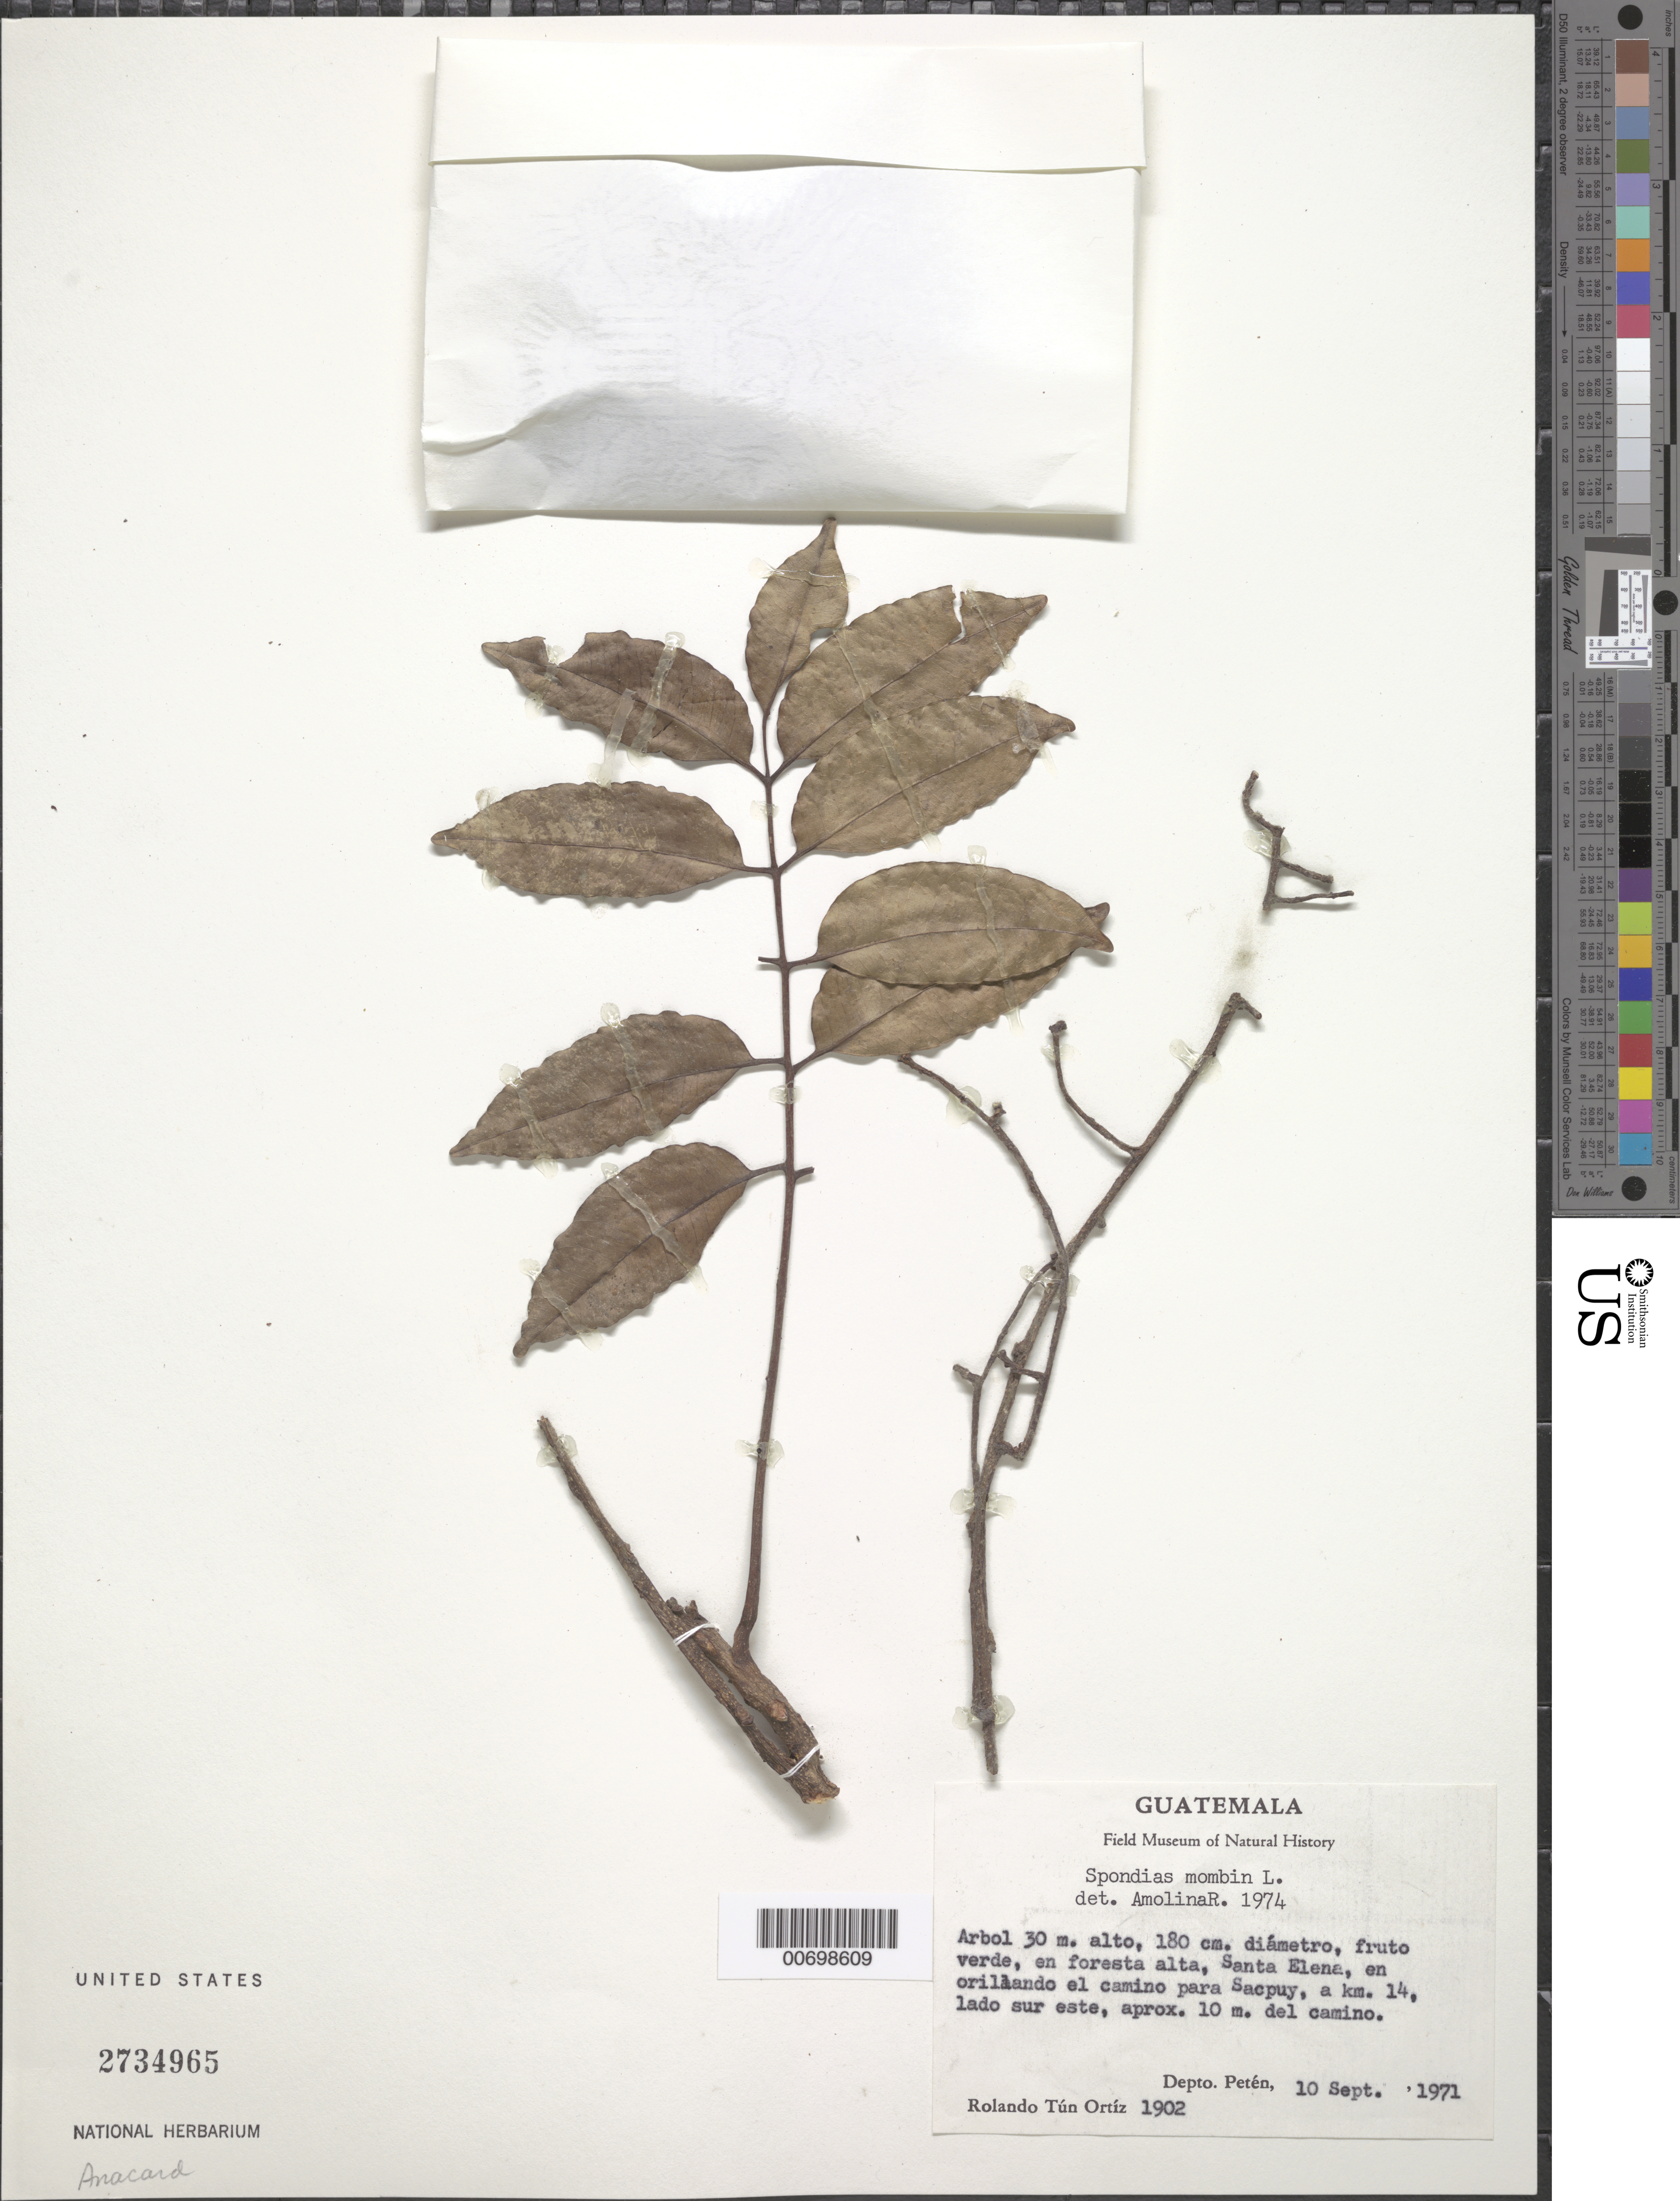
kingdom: Plantae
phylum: Tracheophyta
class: Magnoliopsida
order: Sapindales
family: Anacardiaceae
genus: Spondias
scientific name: Spondias mombin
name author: L.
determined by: Mitchell, John D.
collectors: R. Tún Ortiz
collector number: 1902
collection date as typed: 10 Sep 1971 or 09 Oct 1971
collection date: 1971-09-10 or 1971-10-09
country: Guatemala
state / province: El Petén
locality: Santa Elena, en orilla del camino para Sacpuy, km 14, lado sur, aproximadamente 10 metros del camino.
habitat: En foresta alta.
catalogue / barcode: US 2734965